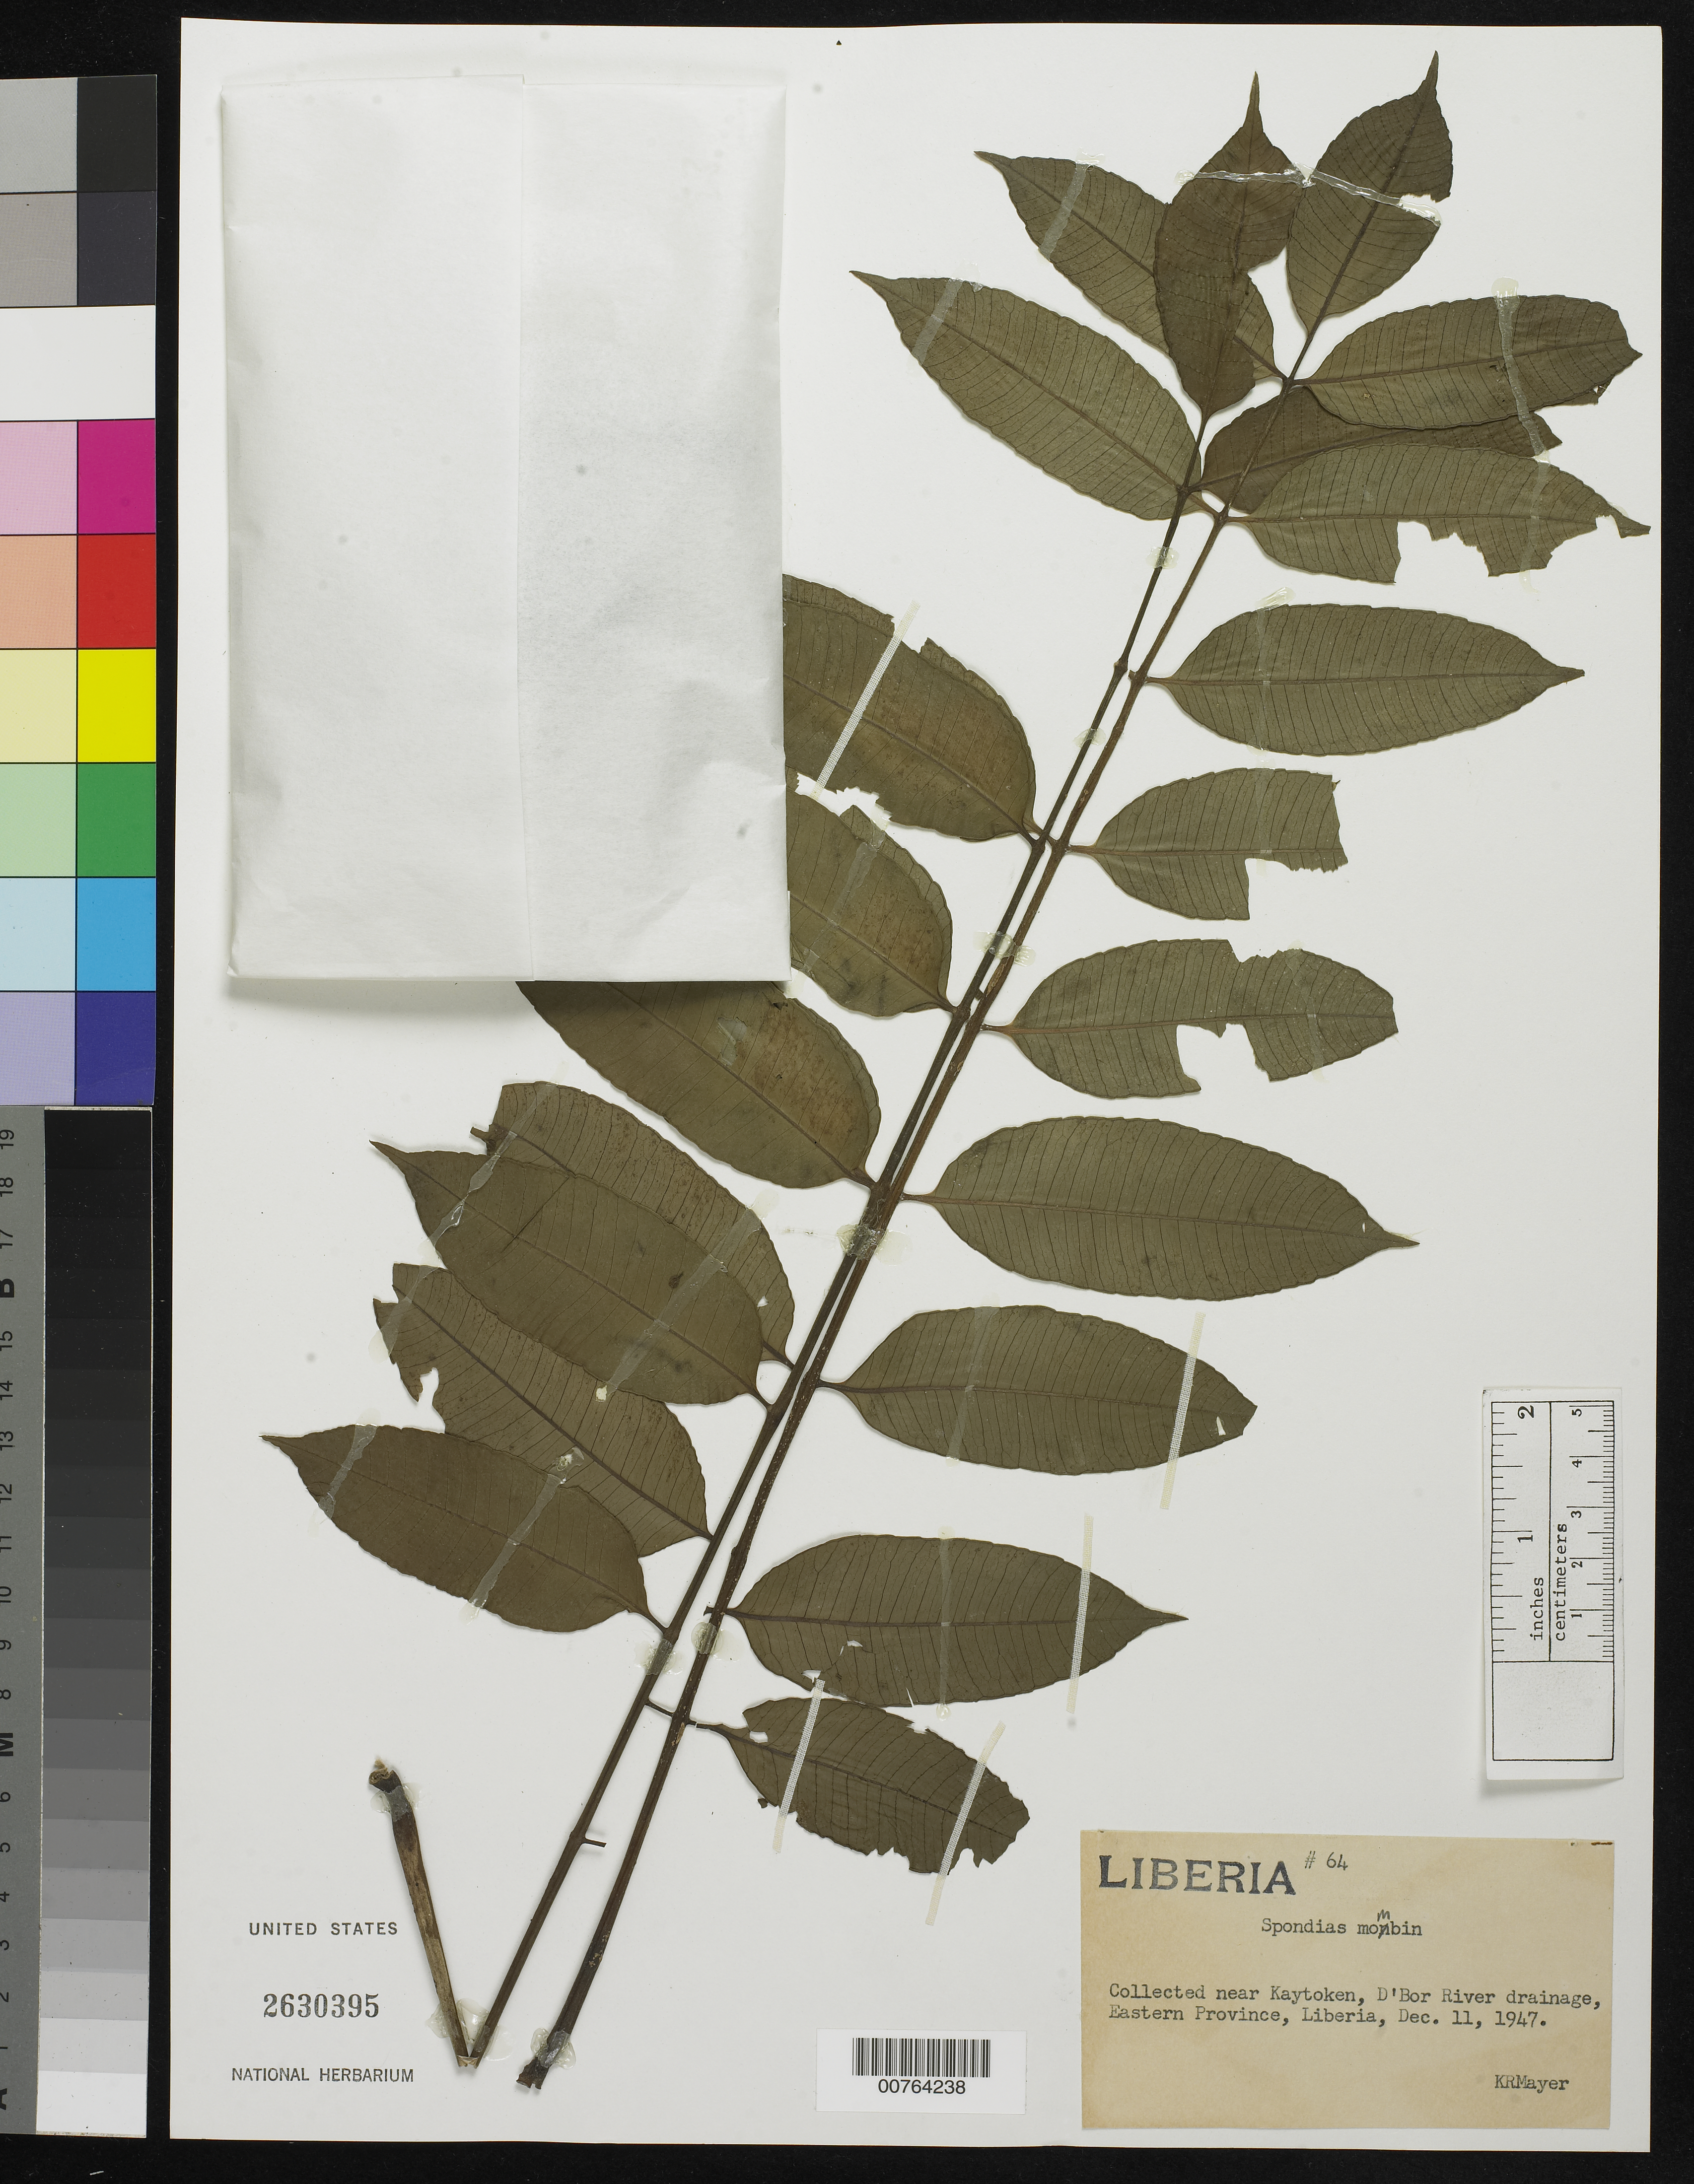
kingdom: Plantae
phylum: Tracheophyta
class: Magnoliopsida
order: Sapindales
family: Anacardiaceae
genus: Spondias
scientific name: Spondias dulcis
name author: Parkinson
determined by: Mitchell, John D.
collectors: K. R. Mayer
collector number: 64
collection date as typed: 11 Dec 1947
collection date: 1947-12-11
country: Liberia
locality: Eastern Province: D'Bor River drainage, near Kaytoken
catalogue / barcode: US 2630395